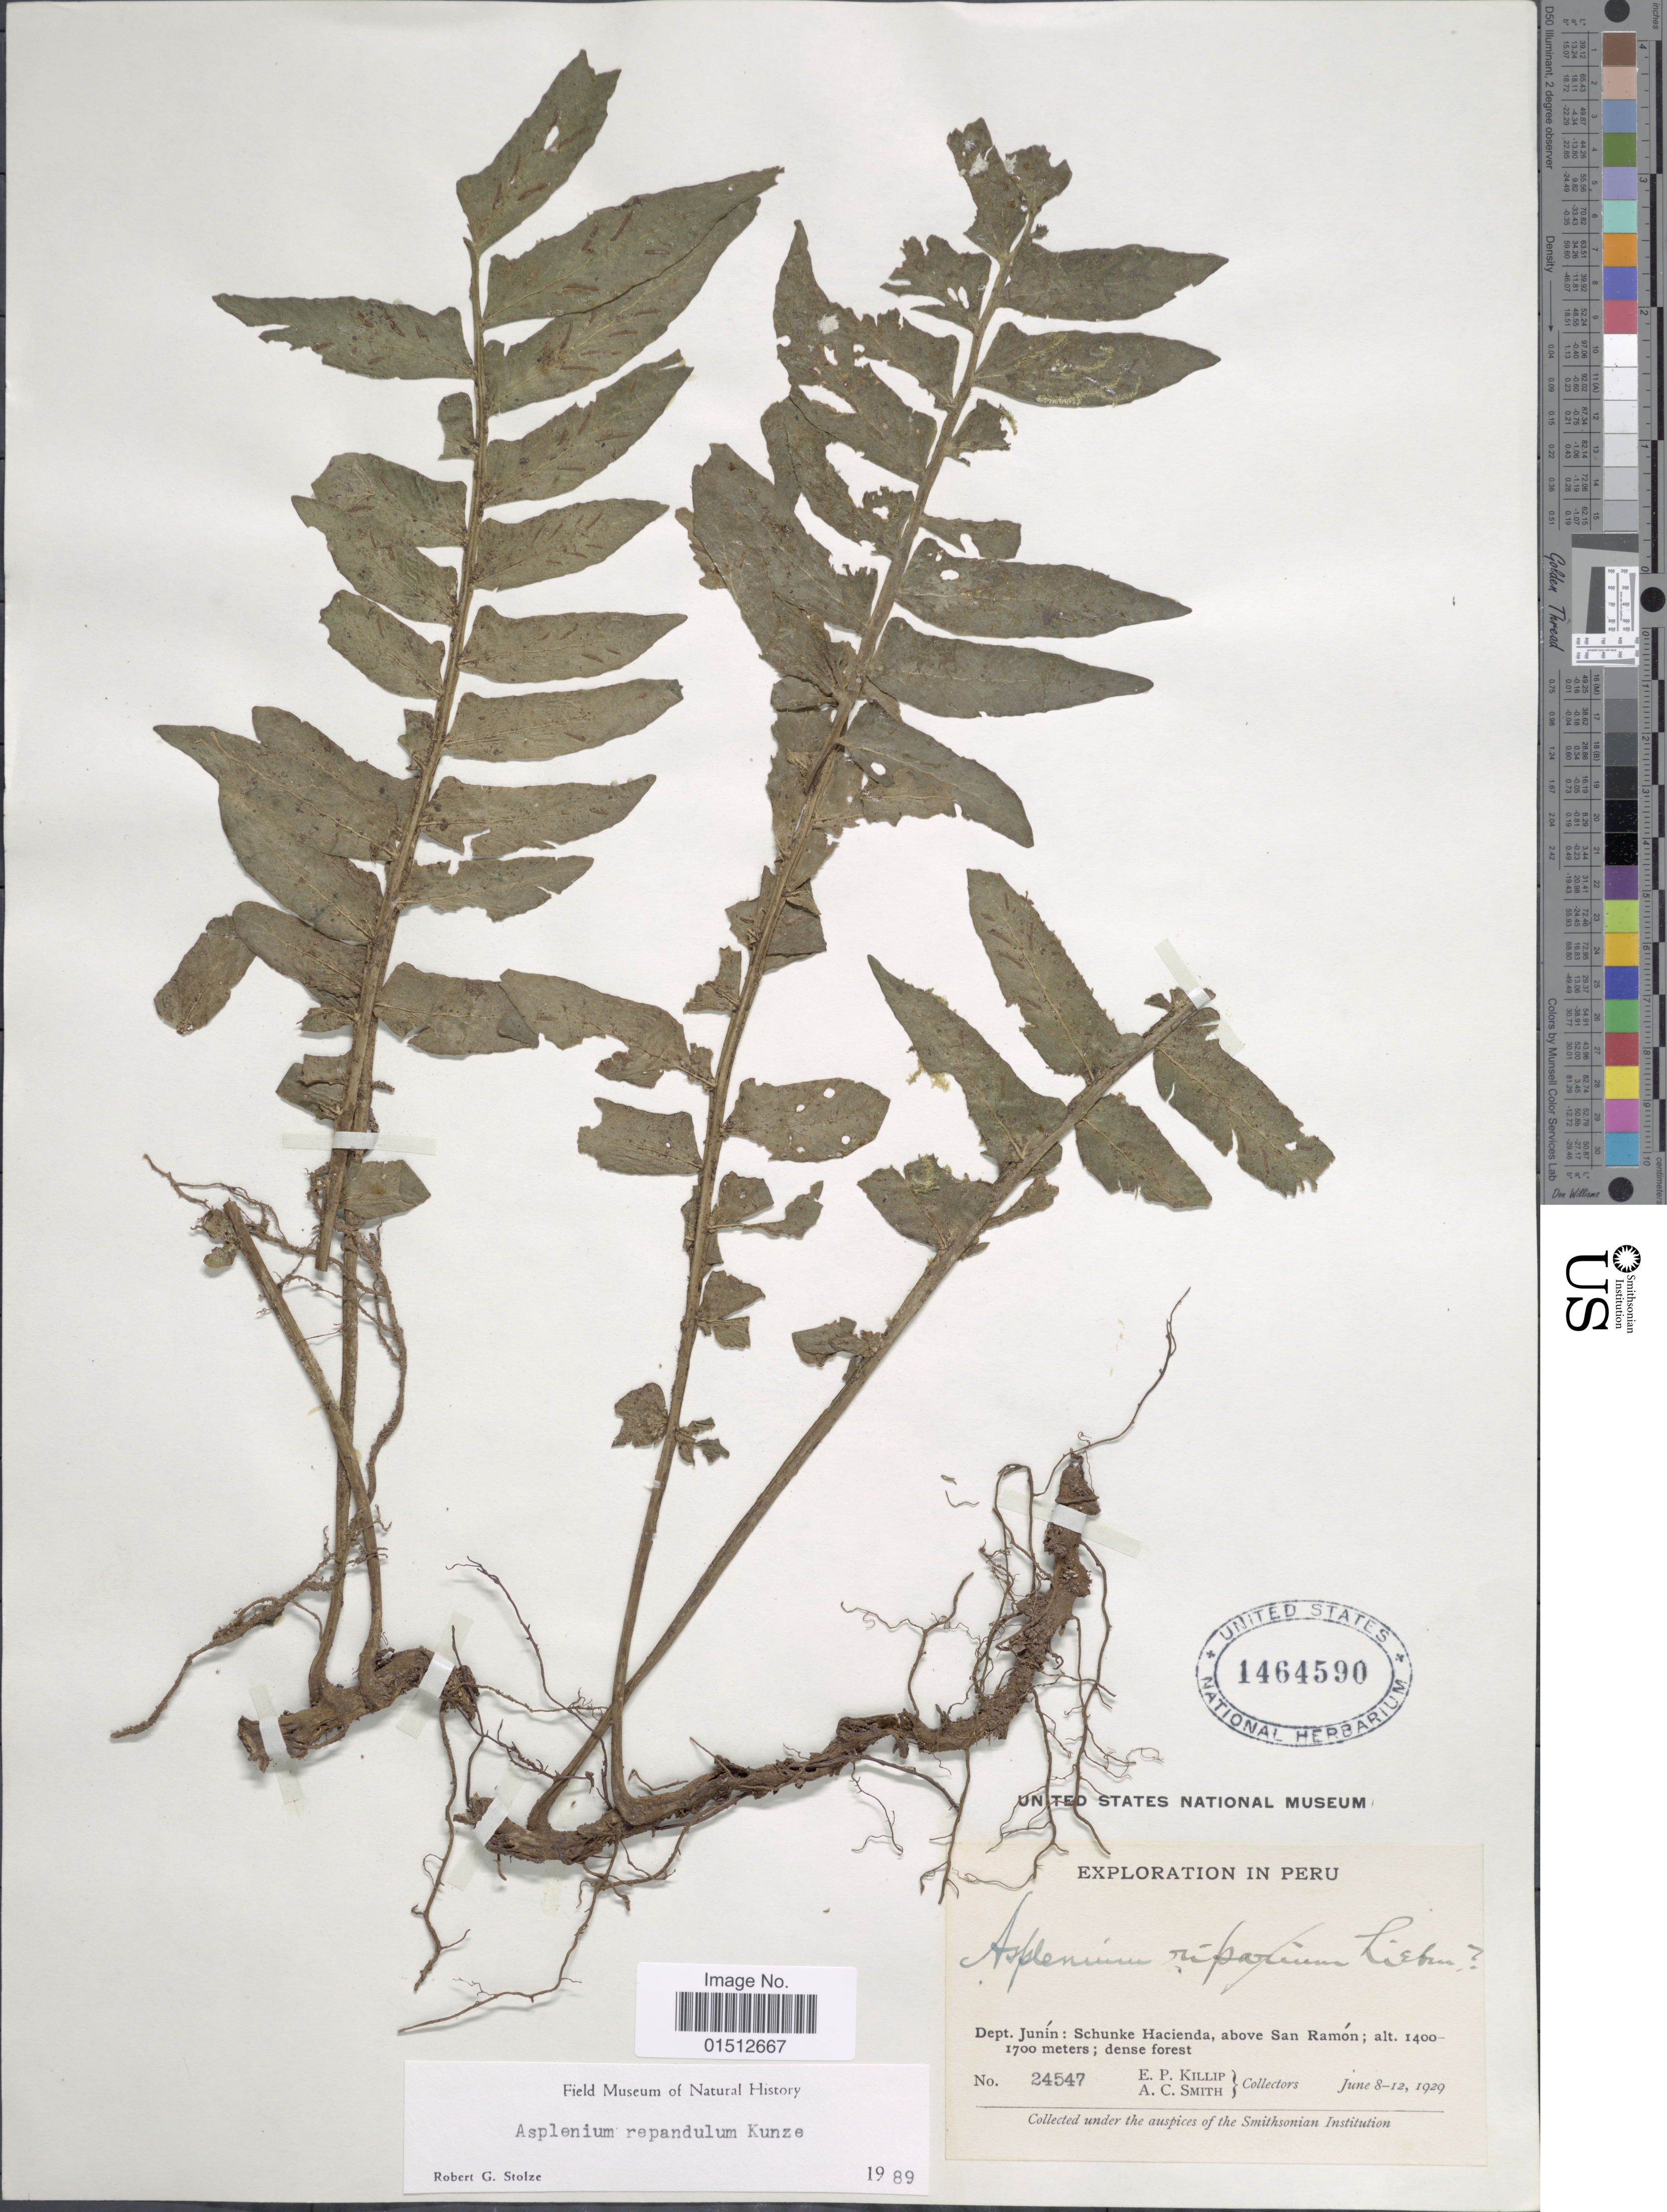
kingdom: Plantae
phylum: Tracheophyta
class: Polypodiopsida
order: Polypodiales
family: Aspleniaceae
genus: Asplenium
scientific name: Asplenium repandulum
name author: Kunze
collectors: E. P. Killip & A. C. Smith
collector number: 24547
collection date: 1929-06-08/1929-06-12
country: Peru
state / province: Junín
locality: Peru, Dept. Junin: Schunke Hacienda, above San Ramon.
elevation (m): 1400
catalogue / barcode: US 1464590